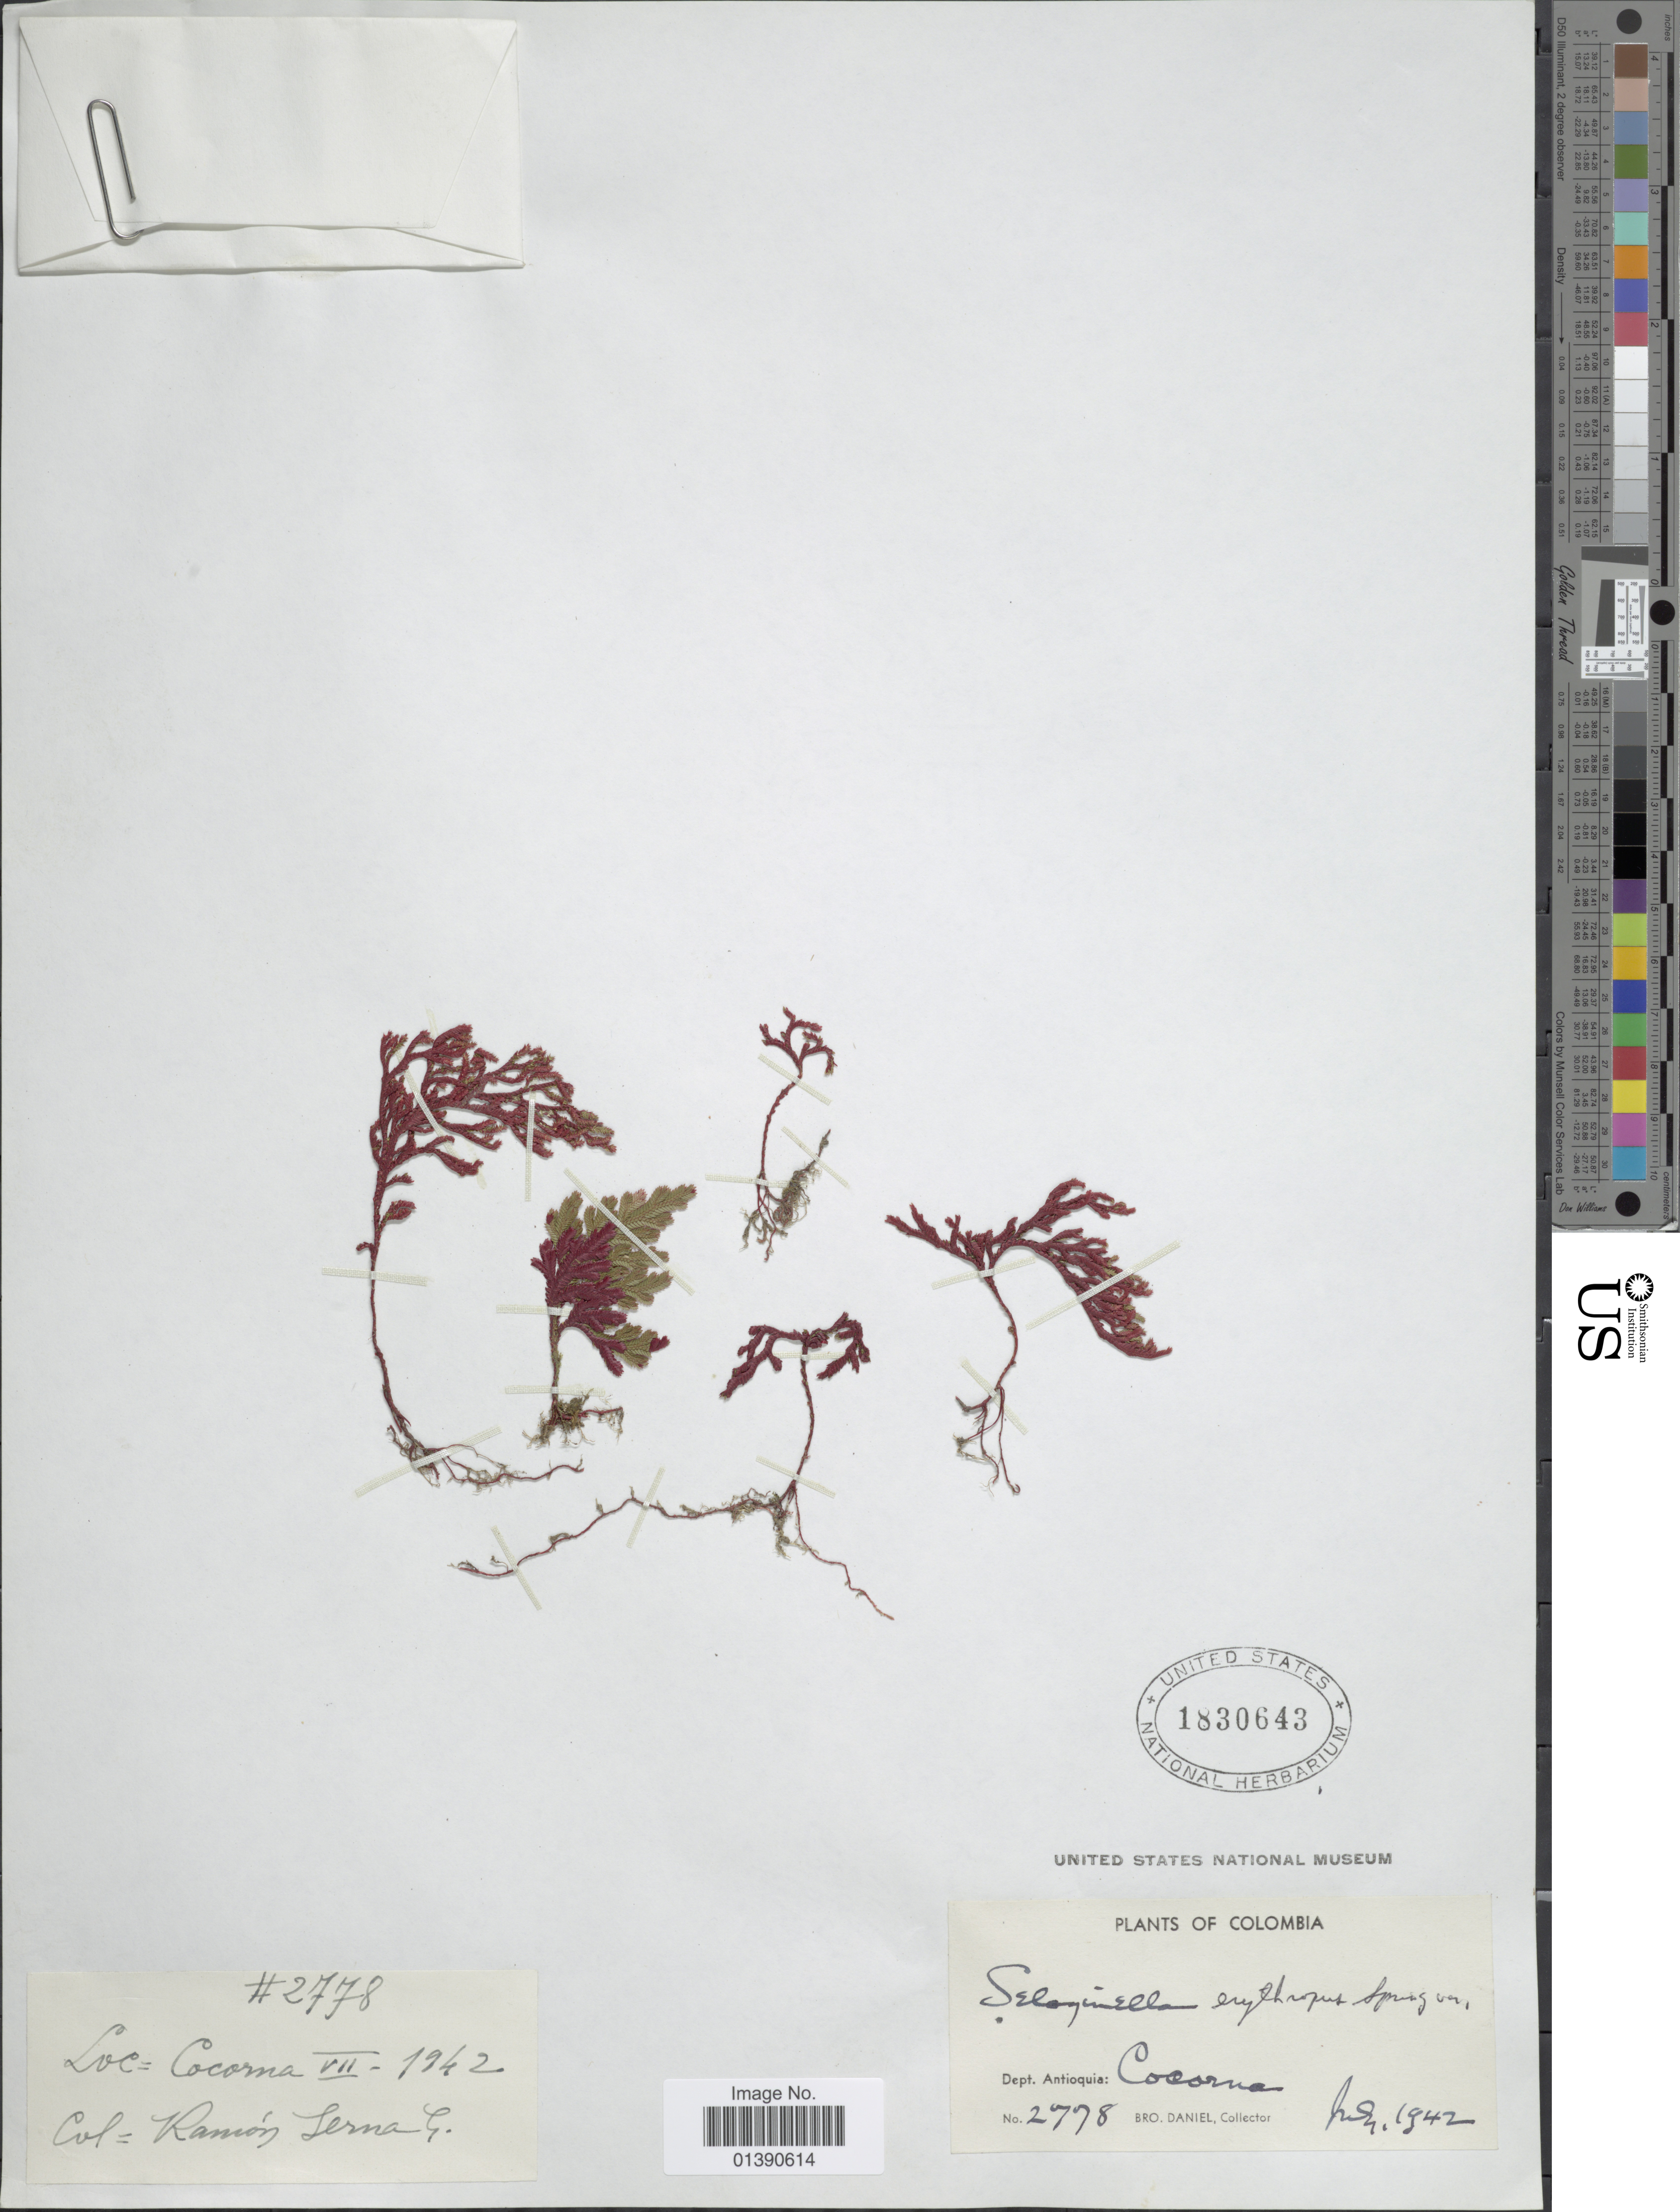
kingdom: Plantae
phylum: Tracheophyta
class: Lycopodiopsida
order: Selaginellales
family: Selaginellaceae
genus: Selaginella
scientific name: Selaginella erythropus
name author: (Mart.) Hieron.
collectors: Bro. Daniel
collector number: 2778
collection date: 1942-07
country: Colombia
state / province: Antioquia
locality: Cocorna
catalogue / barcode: US 1830643